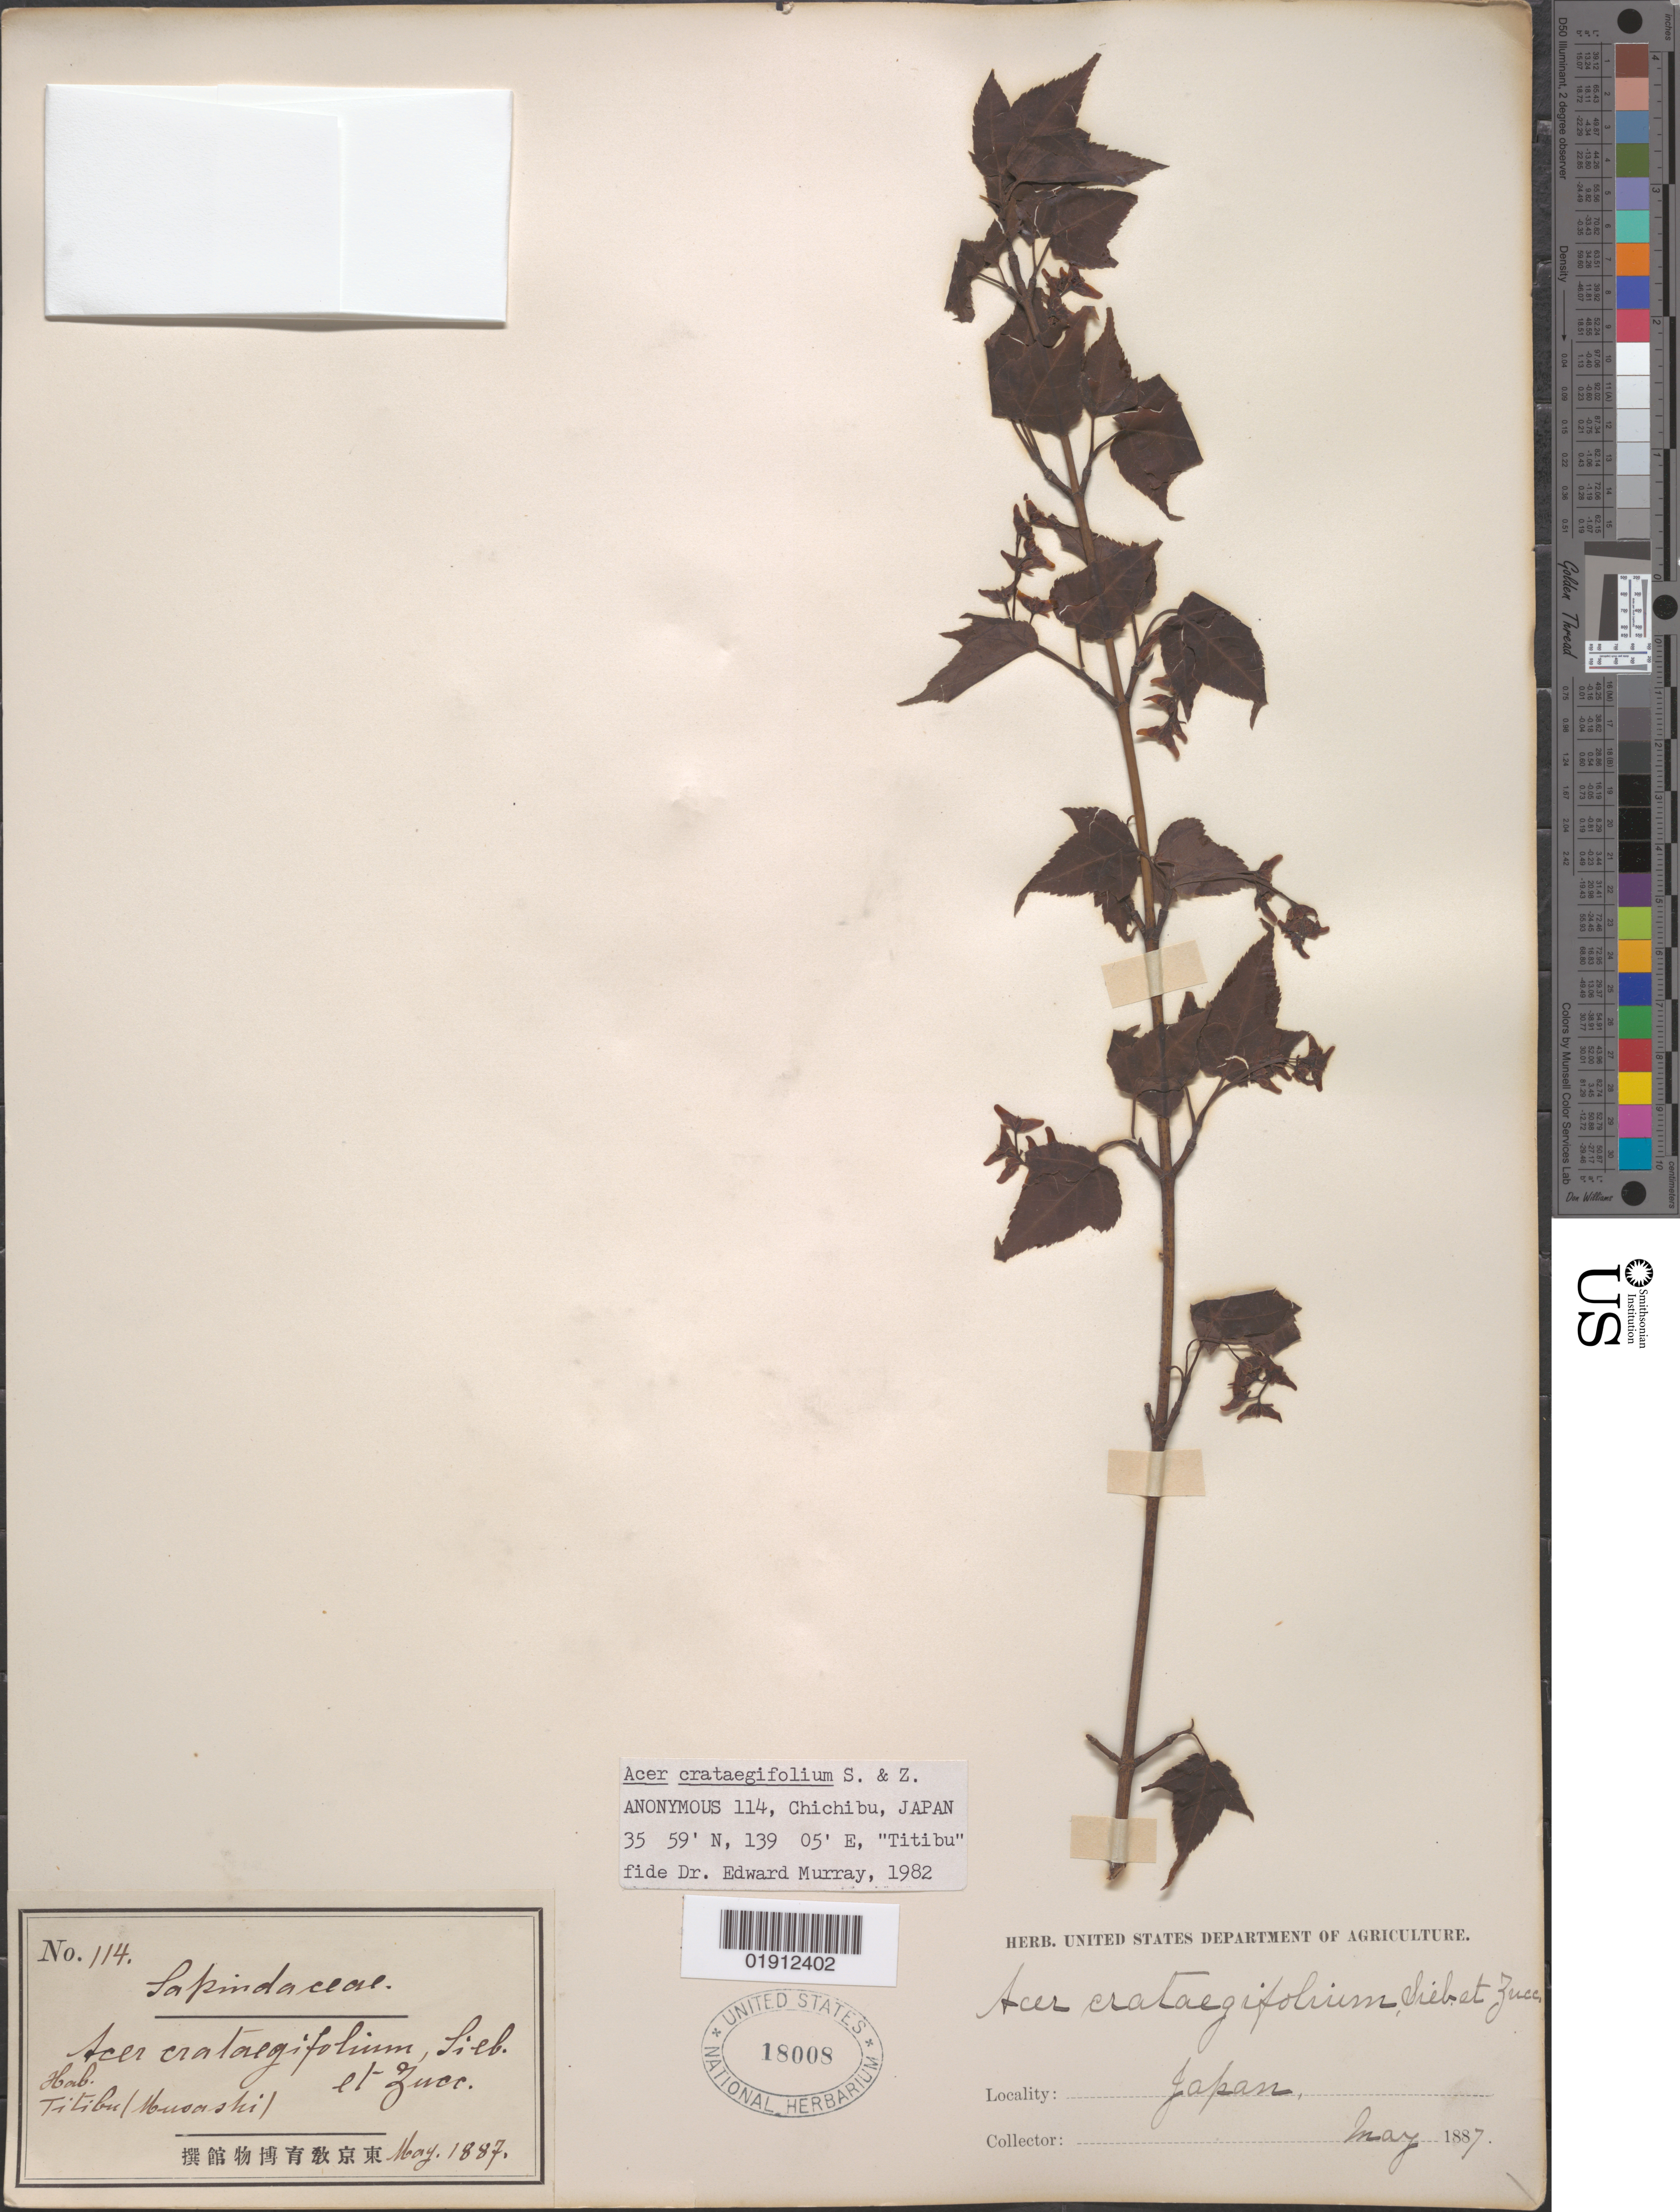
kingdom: Plantae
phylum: Tracheophyta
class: Magnoliopsida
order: Sapindales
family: Sapindaceae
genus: Acer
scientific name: Acer crataegifolium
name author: Siebold & Zucc.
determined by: Murray, Edward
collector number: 114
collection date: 1887-05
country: Japan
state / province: Saitama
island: Honshu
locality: Titibu [Chichibu], Musashi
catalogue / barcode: US 18008